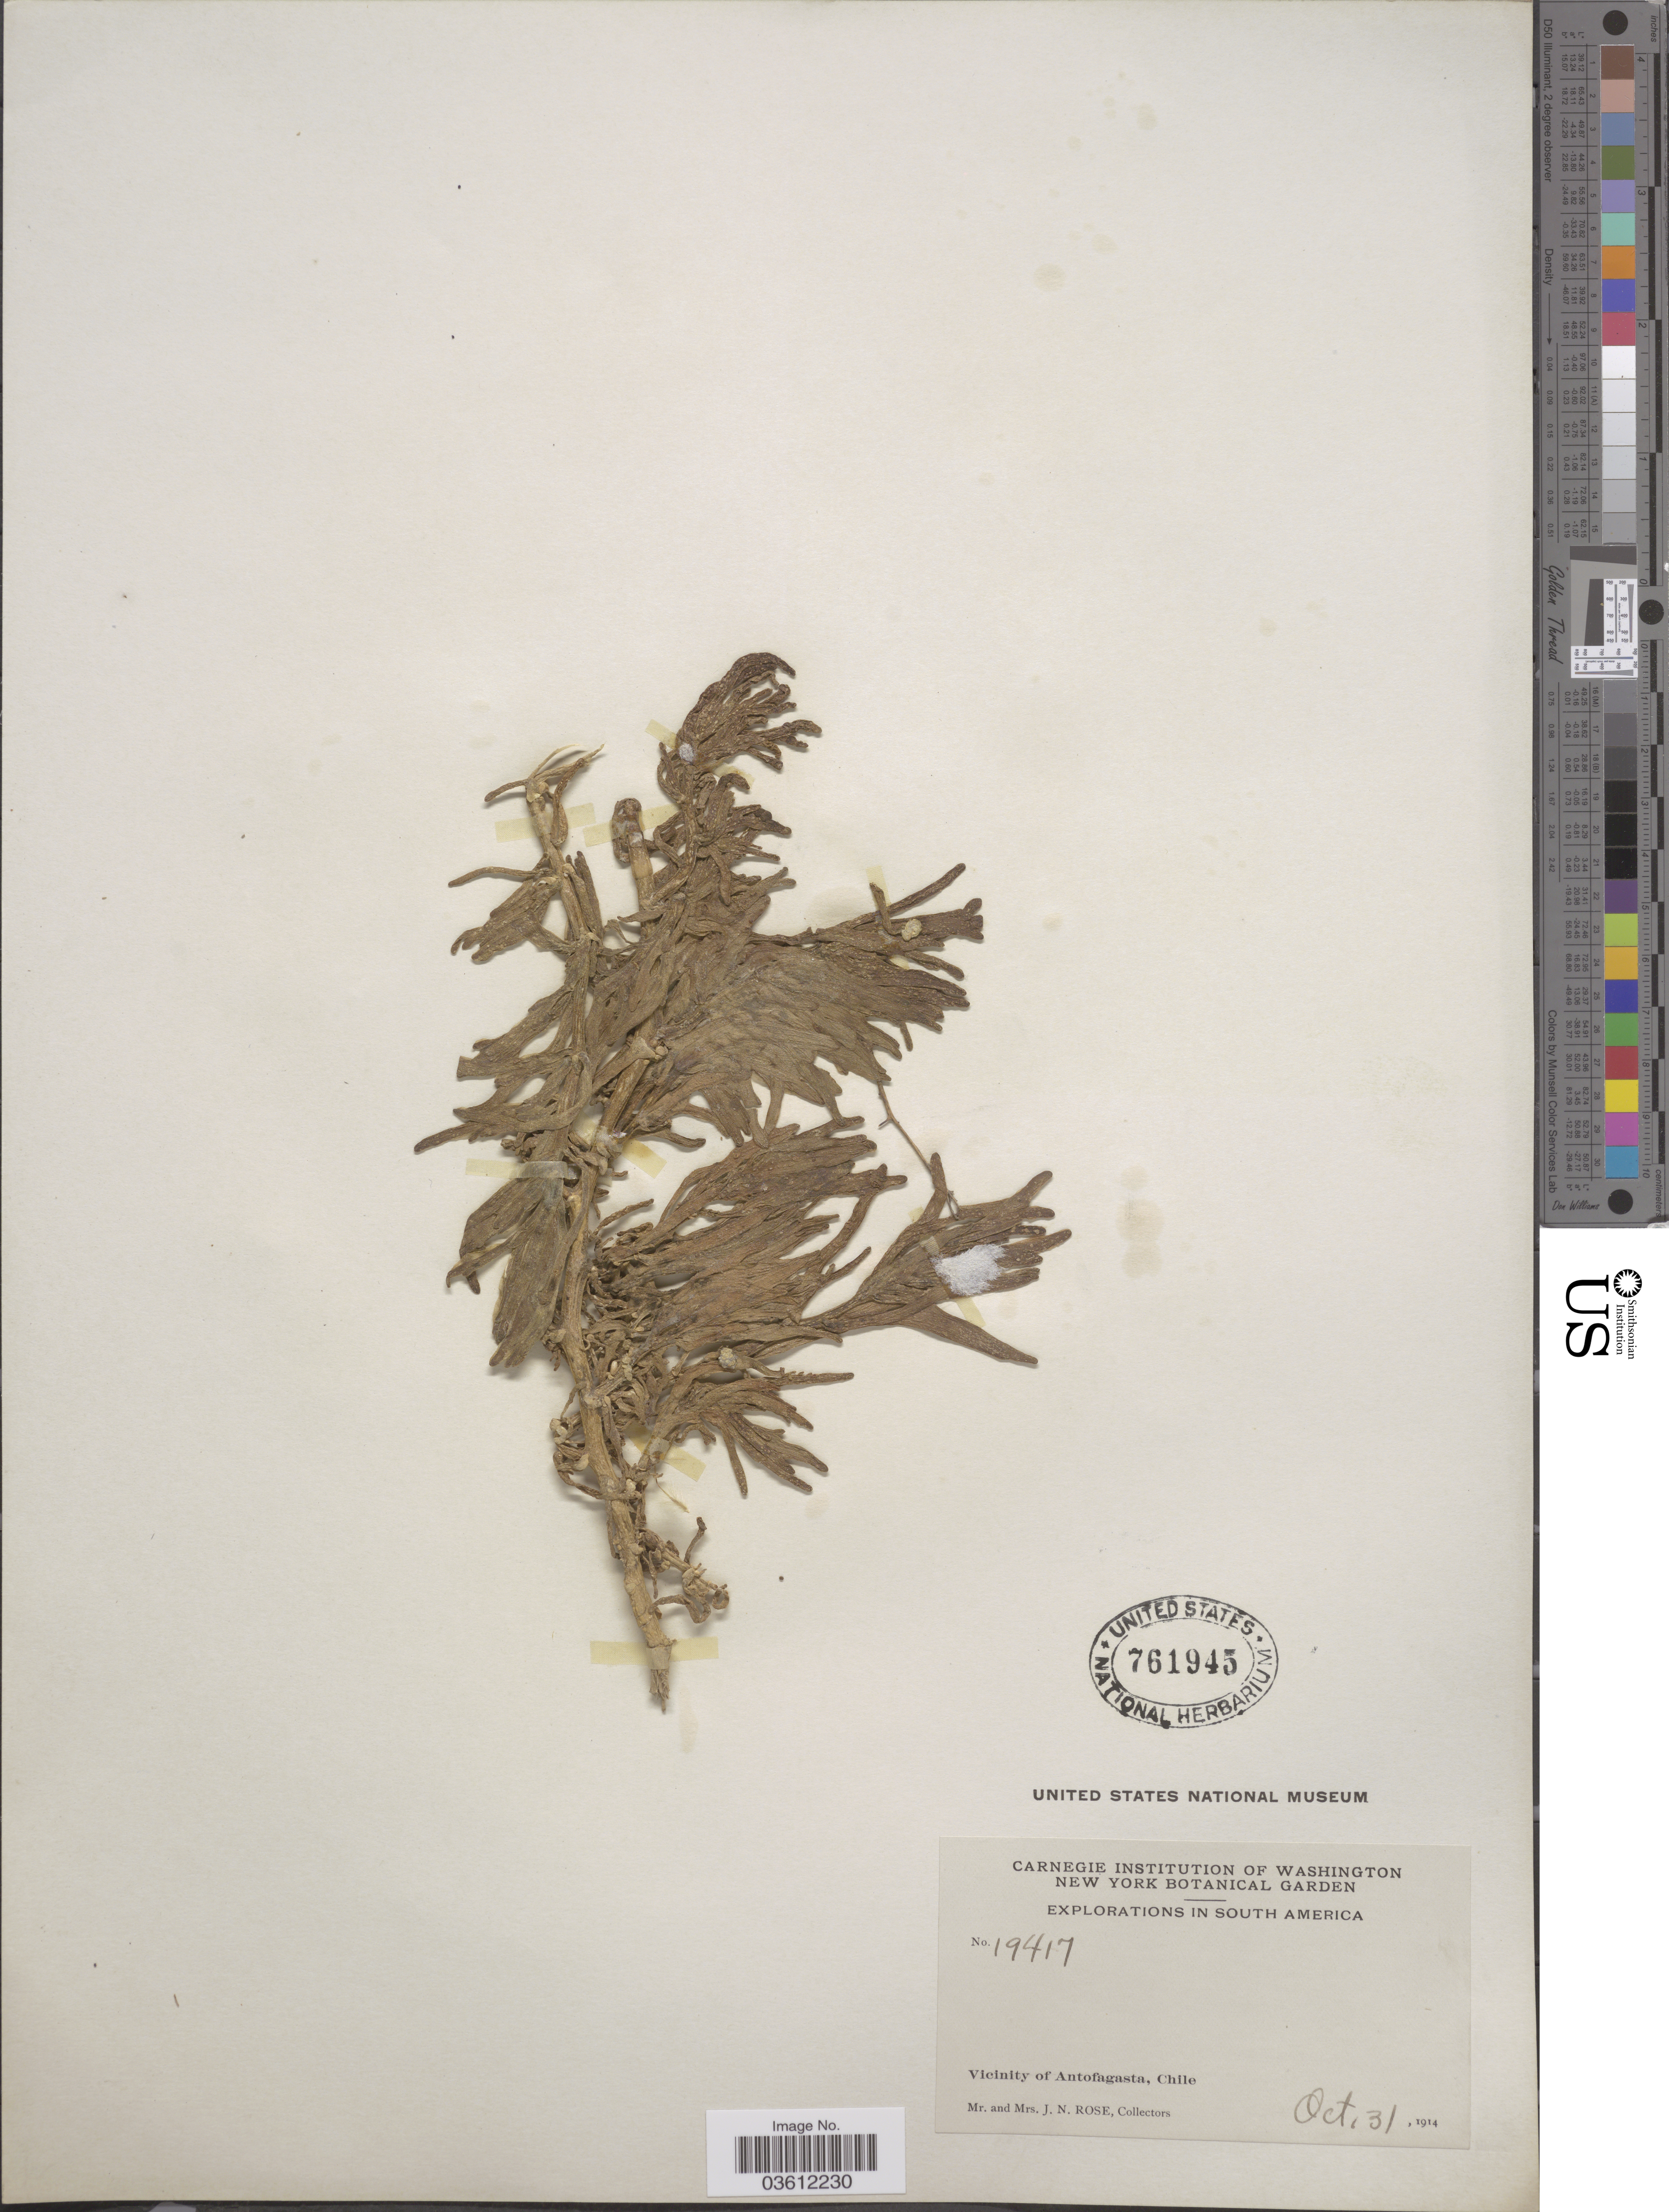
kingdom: Plantae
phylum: Tracheophyta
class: Magnoliopsida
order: Caryophyllales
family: Aizoaceae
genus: Mesembryanthemum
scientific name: Mesembryanthemum sp.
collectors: J. N. Rose & L. B. Rose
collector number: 19417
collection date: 1914-10-31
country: Chile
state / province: Antofagasta (II)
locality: Vicinity of Antofagasta.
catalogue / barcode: US 761945